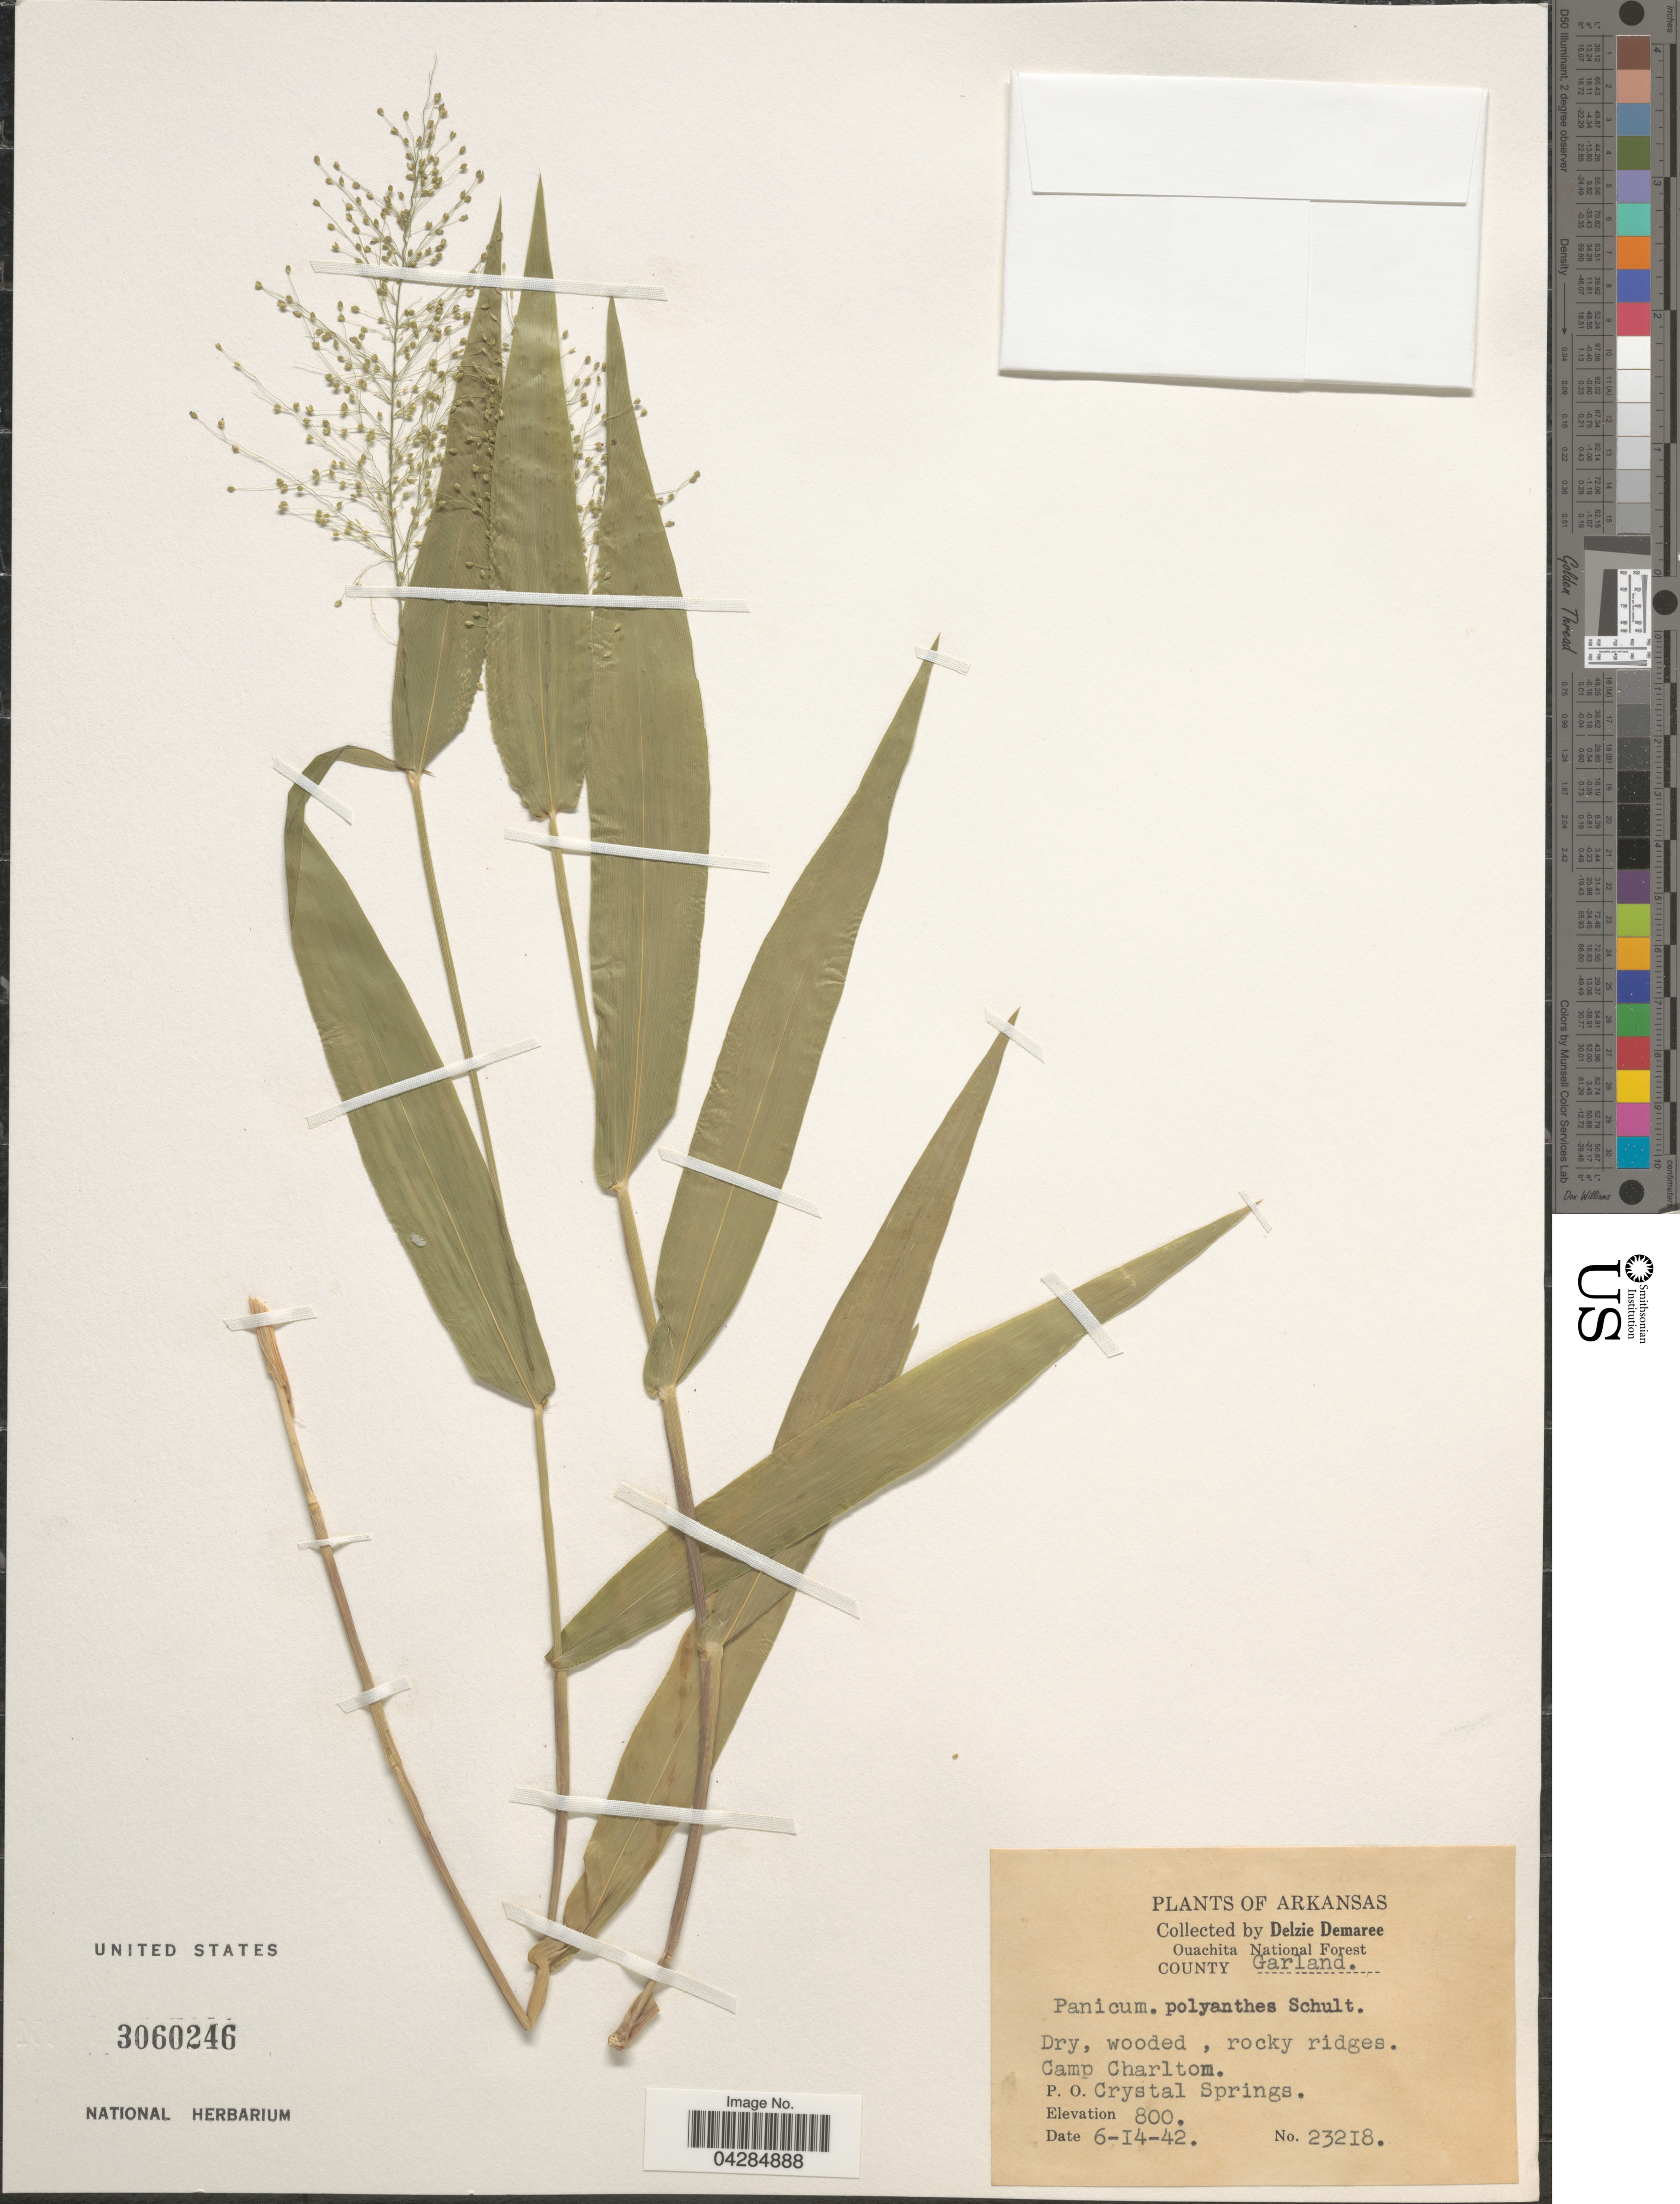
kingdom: Plantae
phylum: Tracheophyta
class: Liliopsida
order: Poales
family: Poaceae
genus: Dichanthelium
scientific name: Dichanthelium polyanthes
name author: (Schult.) Mohlenbr.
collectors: D. Demaree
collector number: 23218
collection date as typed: Transcribed d/m/y: 14/6/42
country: United States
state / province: Arkansas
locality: Ouachita National Forest. County Garland. Camp Charlton. P. O. Crystal Springs.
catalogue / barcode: US 3060246